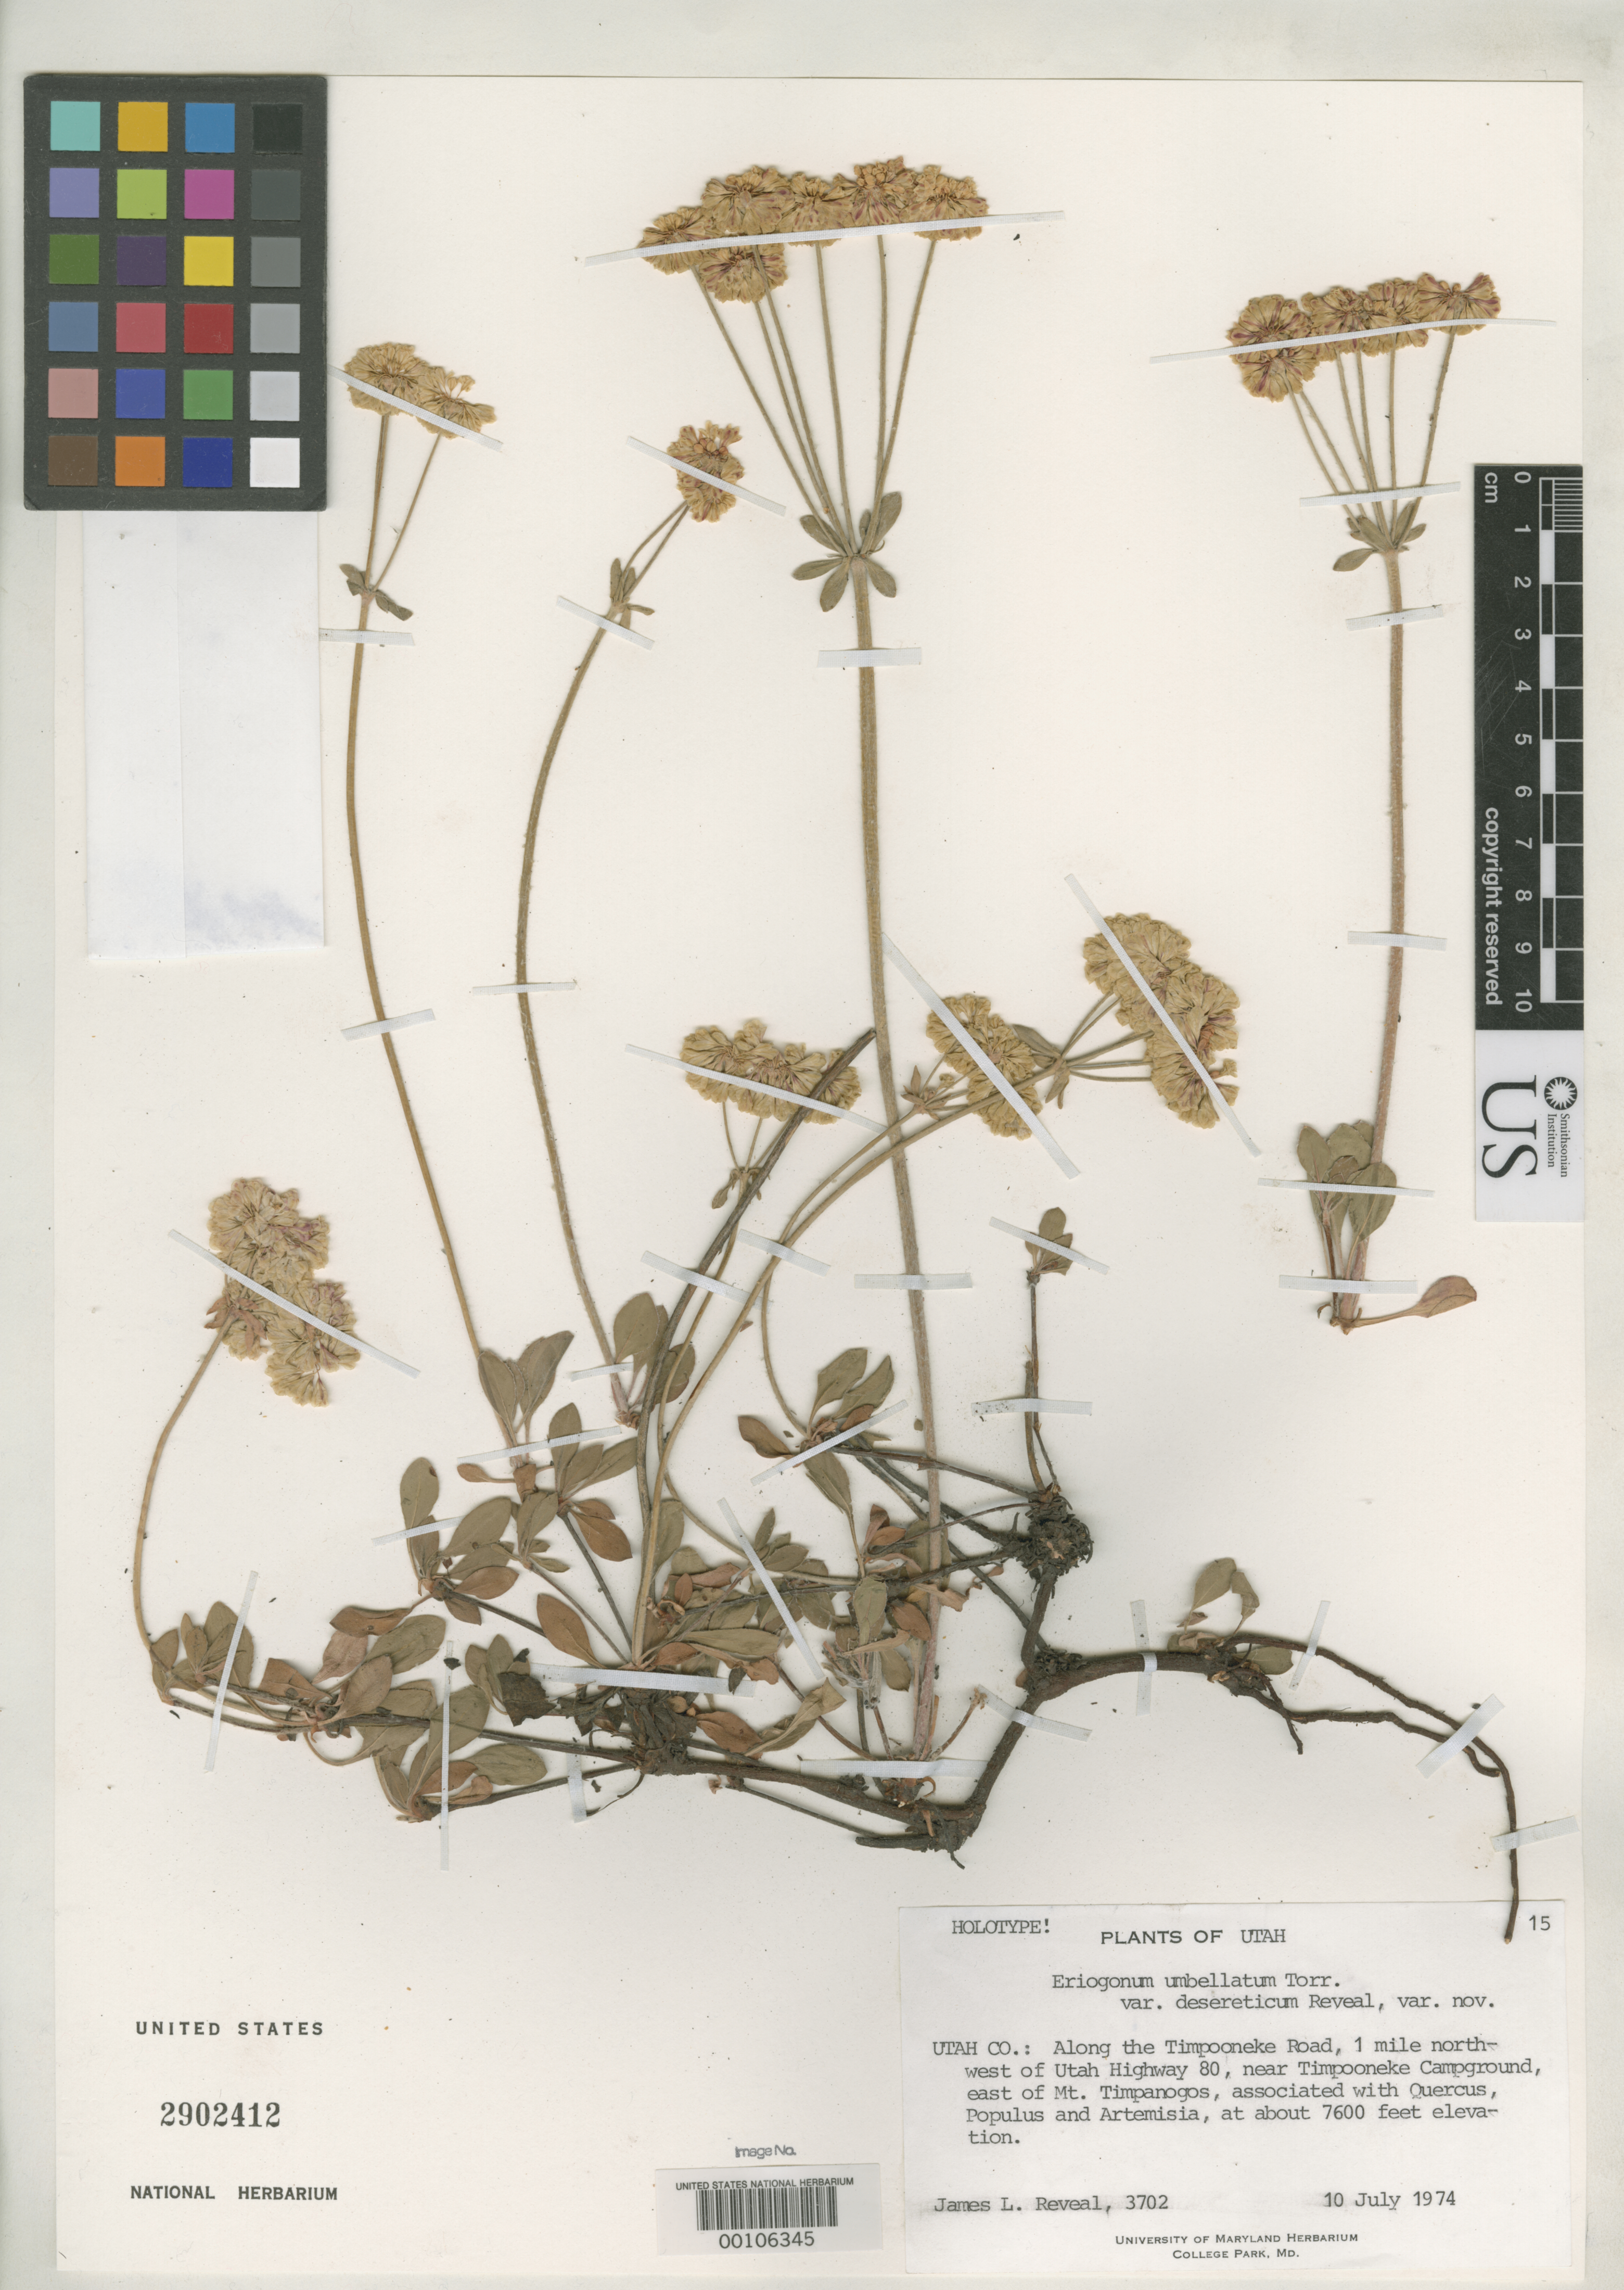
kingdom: Plantae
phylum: Tracheophyta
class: Magnoliopsida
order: Caryophyllales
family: Polygonaceae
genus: Eriogonum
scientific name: Eriogonum umbellatum var. desereticum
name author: Reveal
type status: Holotype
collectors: J. L. Reveal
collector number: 3702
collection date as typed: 10 Jul 1974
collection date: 1974-07-10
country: United States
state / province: Utah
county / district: Utah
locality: Along Timpooneke road, near Timpooneke Campground, east of Mount Timpanogos; alt. ca. 7600 ft.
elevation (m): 2316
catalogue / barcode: US 2902412